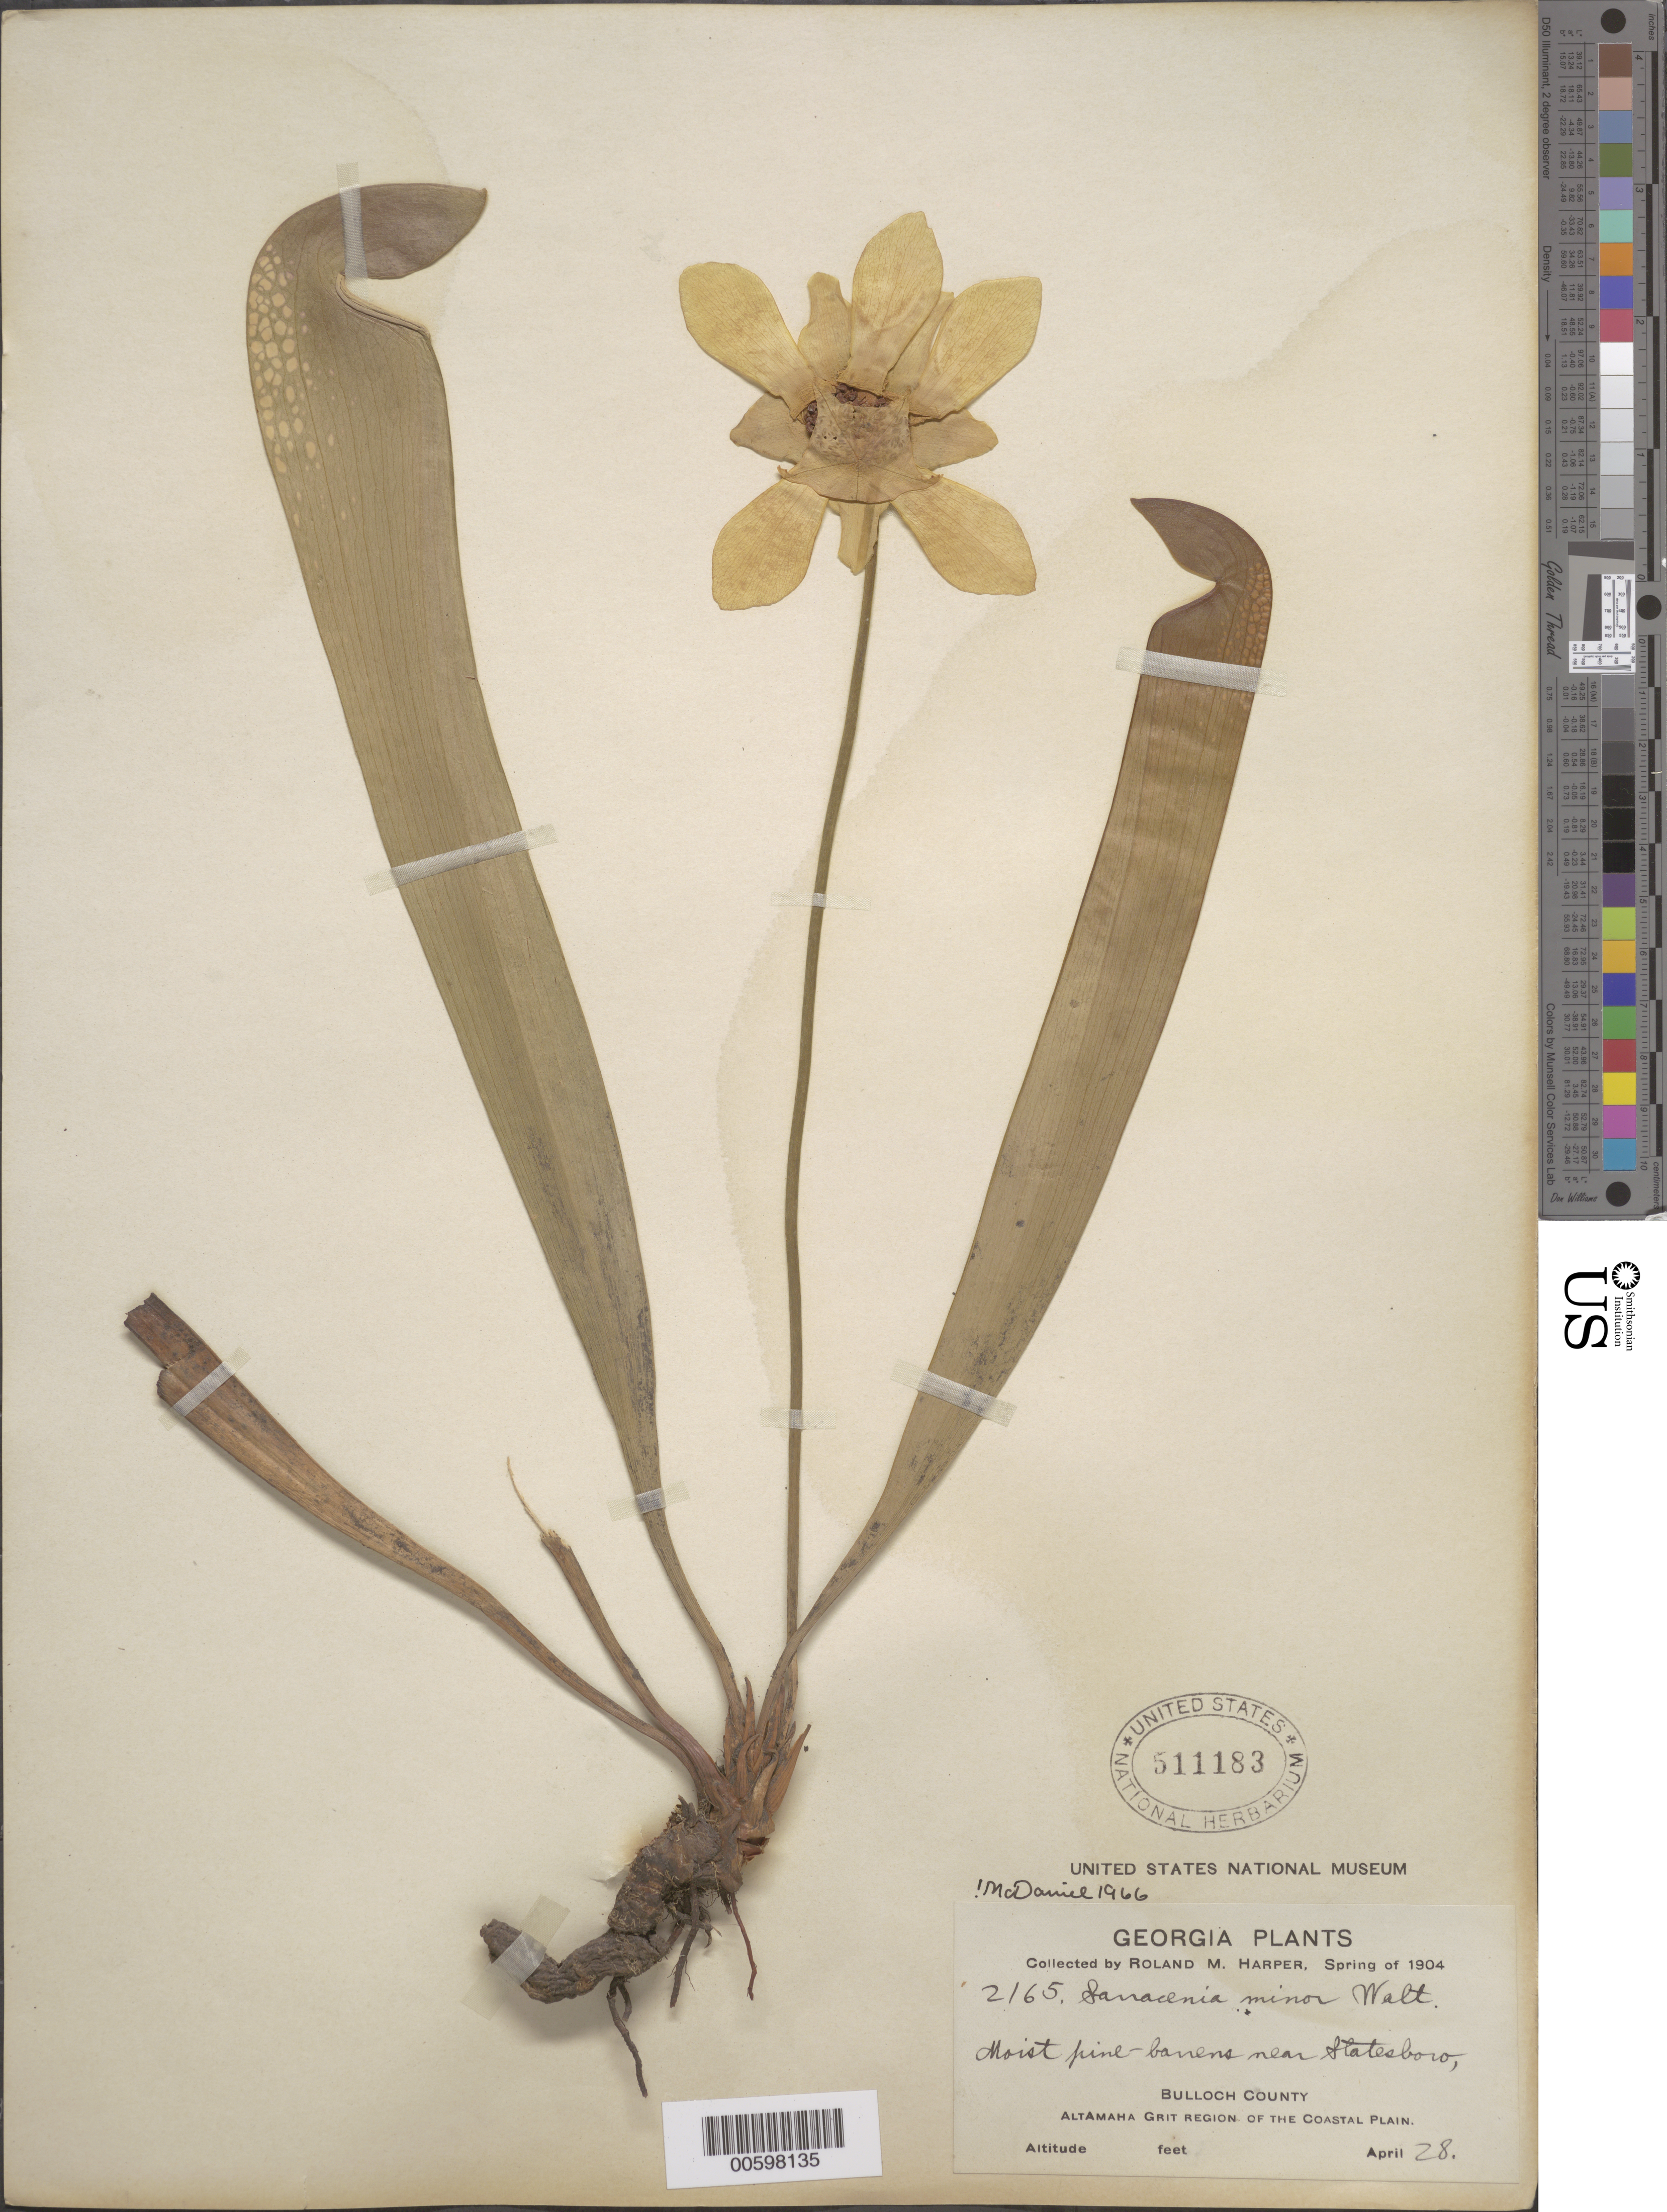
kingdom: Plantae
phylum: Tracheophyta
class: Magnoliopsida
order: Ericales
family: Sarraceniaceae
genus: Sarracenia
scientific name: Sarracenia leucophylla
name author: Raf.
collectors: R. M. Harper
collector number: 2165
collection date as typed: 28 Aug 1904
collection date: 1904-08-28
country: United States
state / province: Georgia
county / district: Bulloch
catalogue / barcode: US 511183